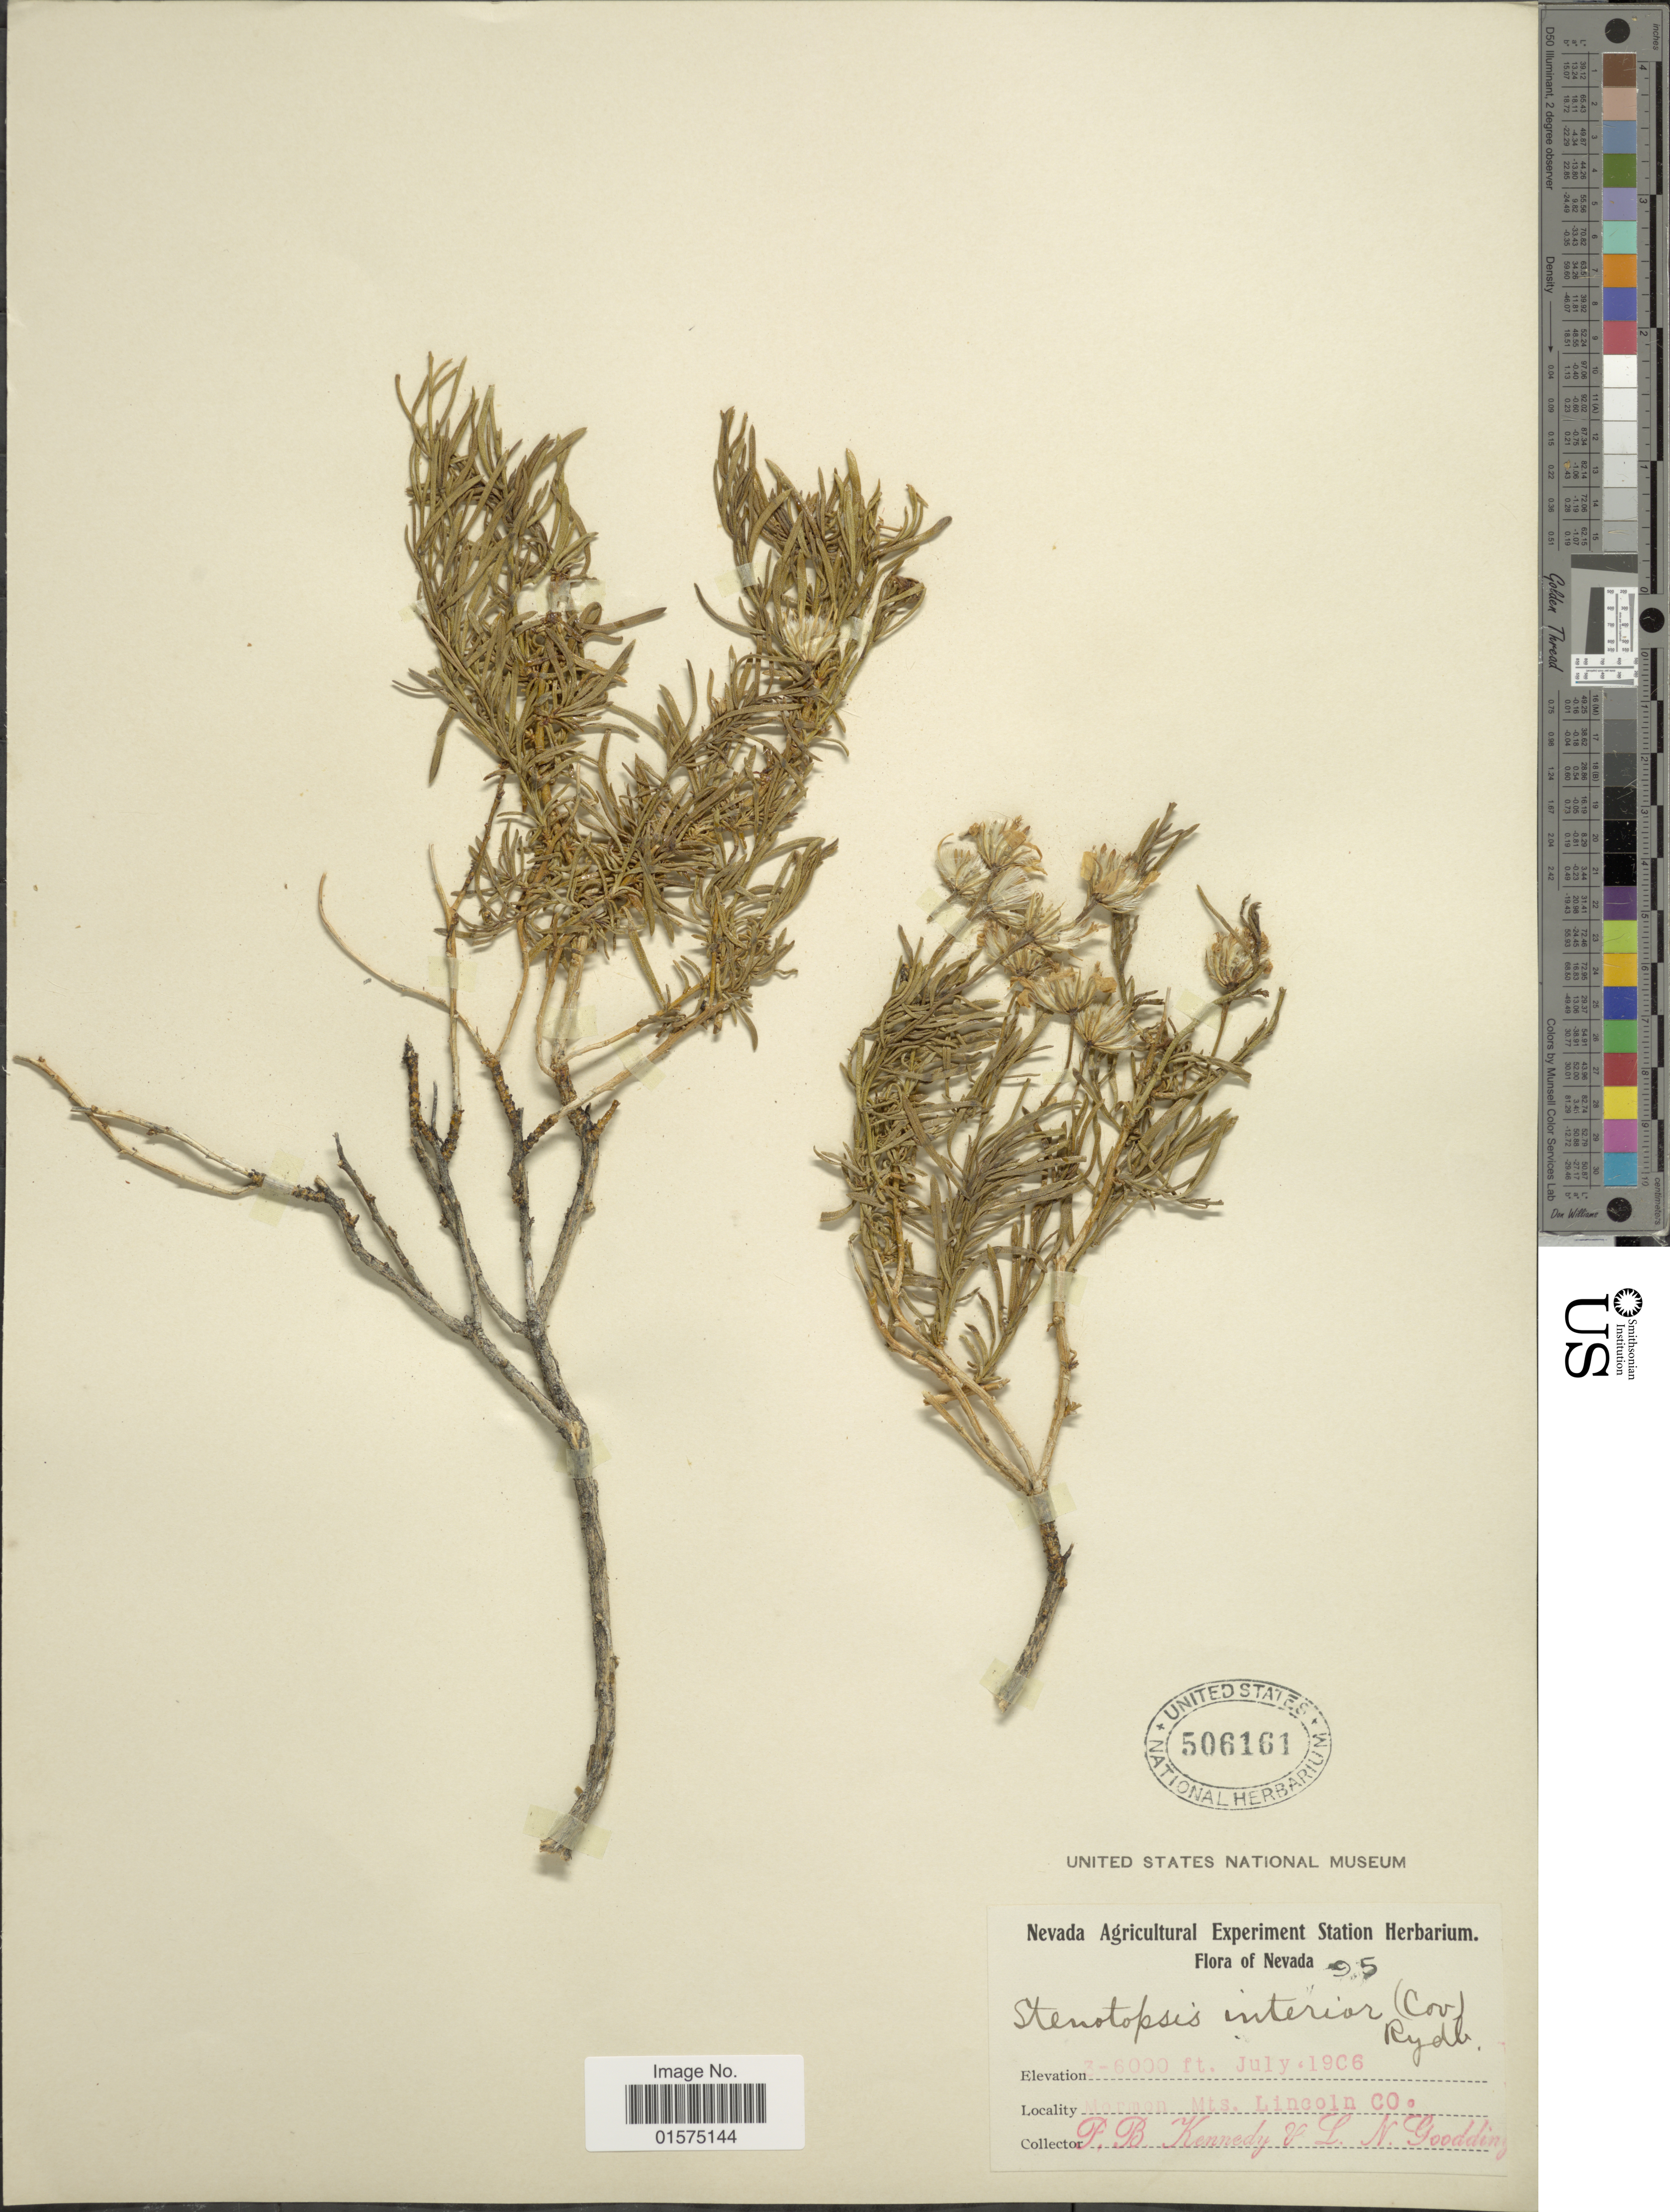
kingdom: Plantae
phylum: Tracheophyta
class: Magnoliopsida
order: Asterales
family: Asteraceae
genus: Ericameria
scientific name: Ericameria linearifolia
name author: (DC.) Urbatsch & Wussow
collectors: P. B. Kennedy & L. N. Goodding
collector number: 95?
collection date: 1906-07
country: United States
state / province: Nevada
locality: Mormon Mts. Lincoln Co.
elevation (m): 914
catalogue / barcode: US 506161